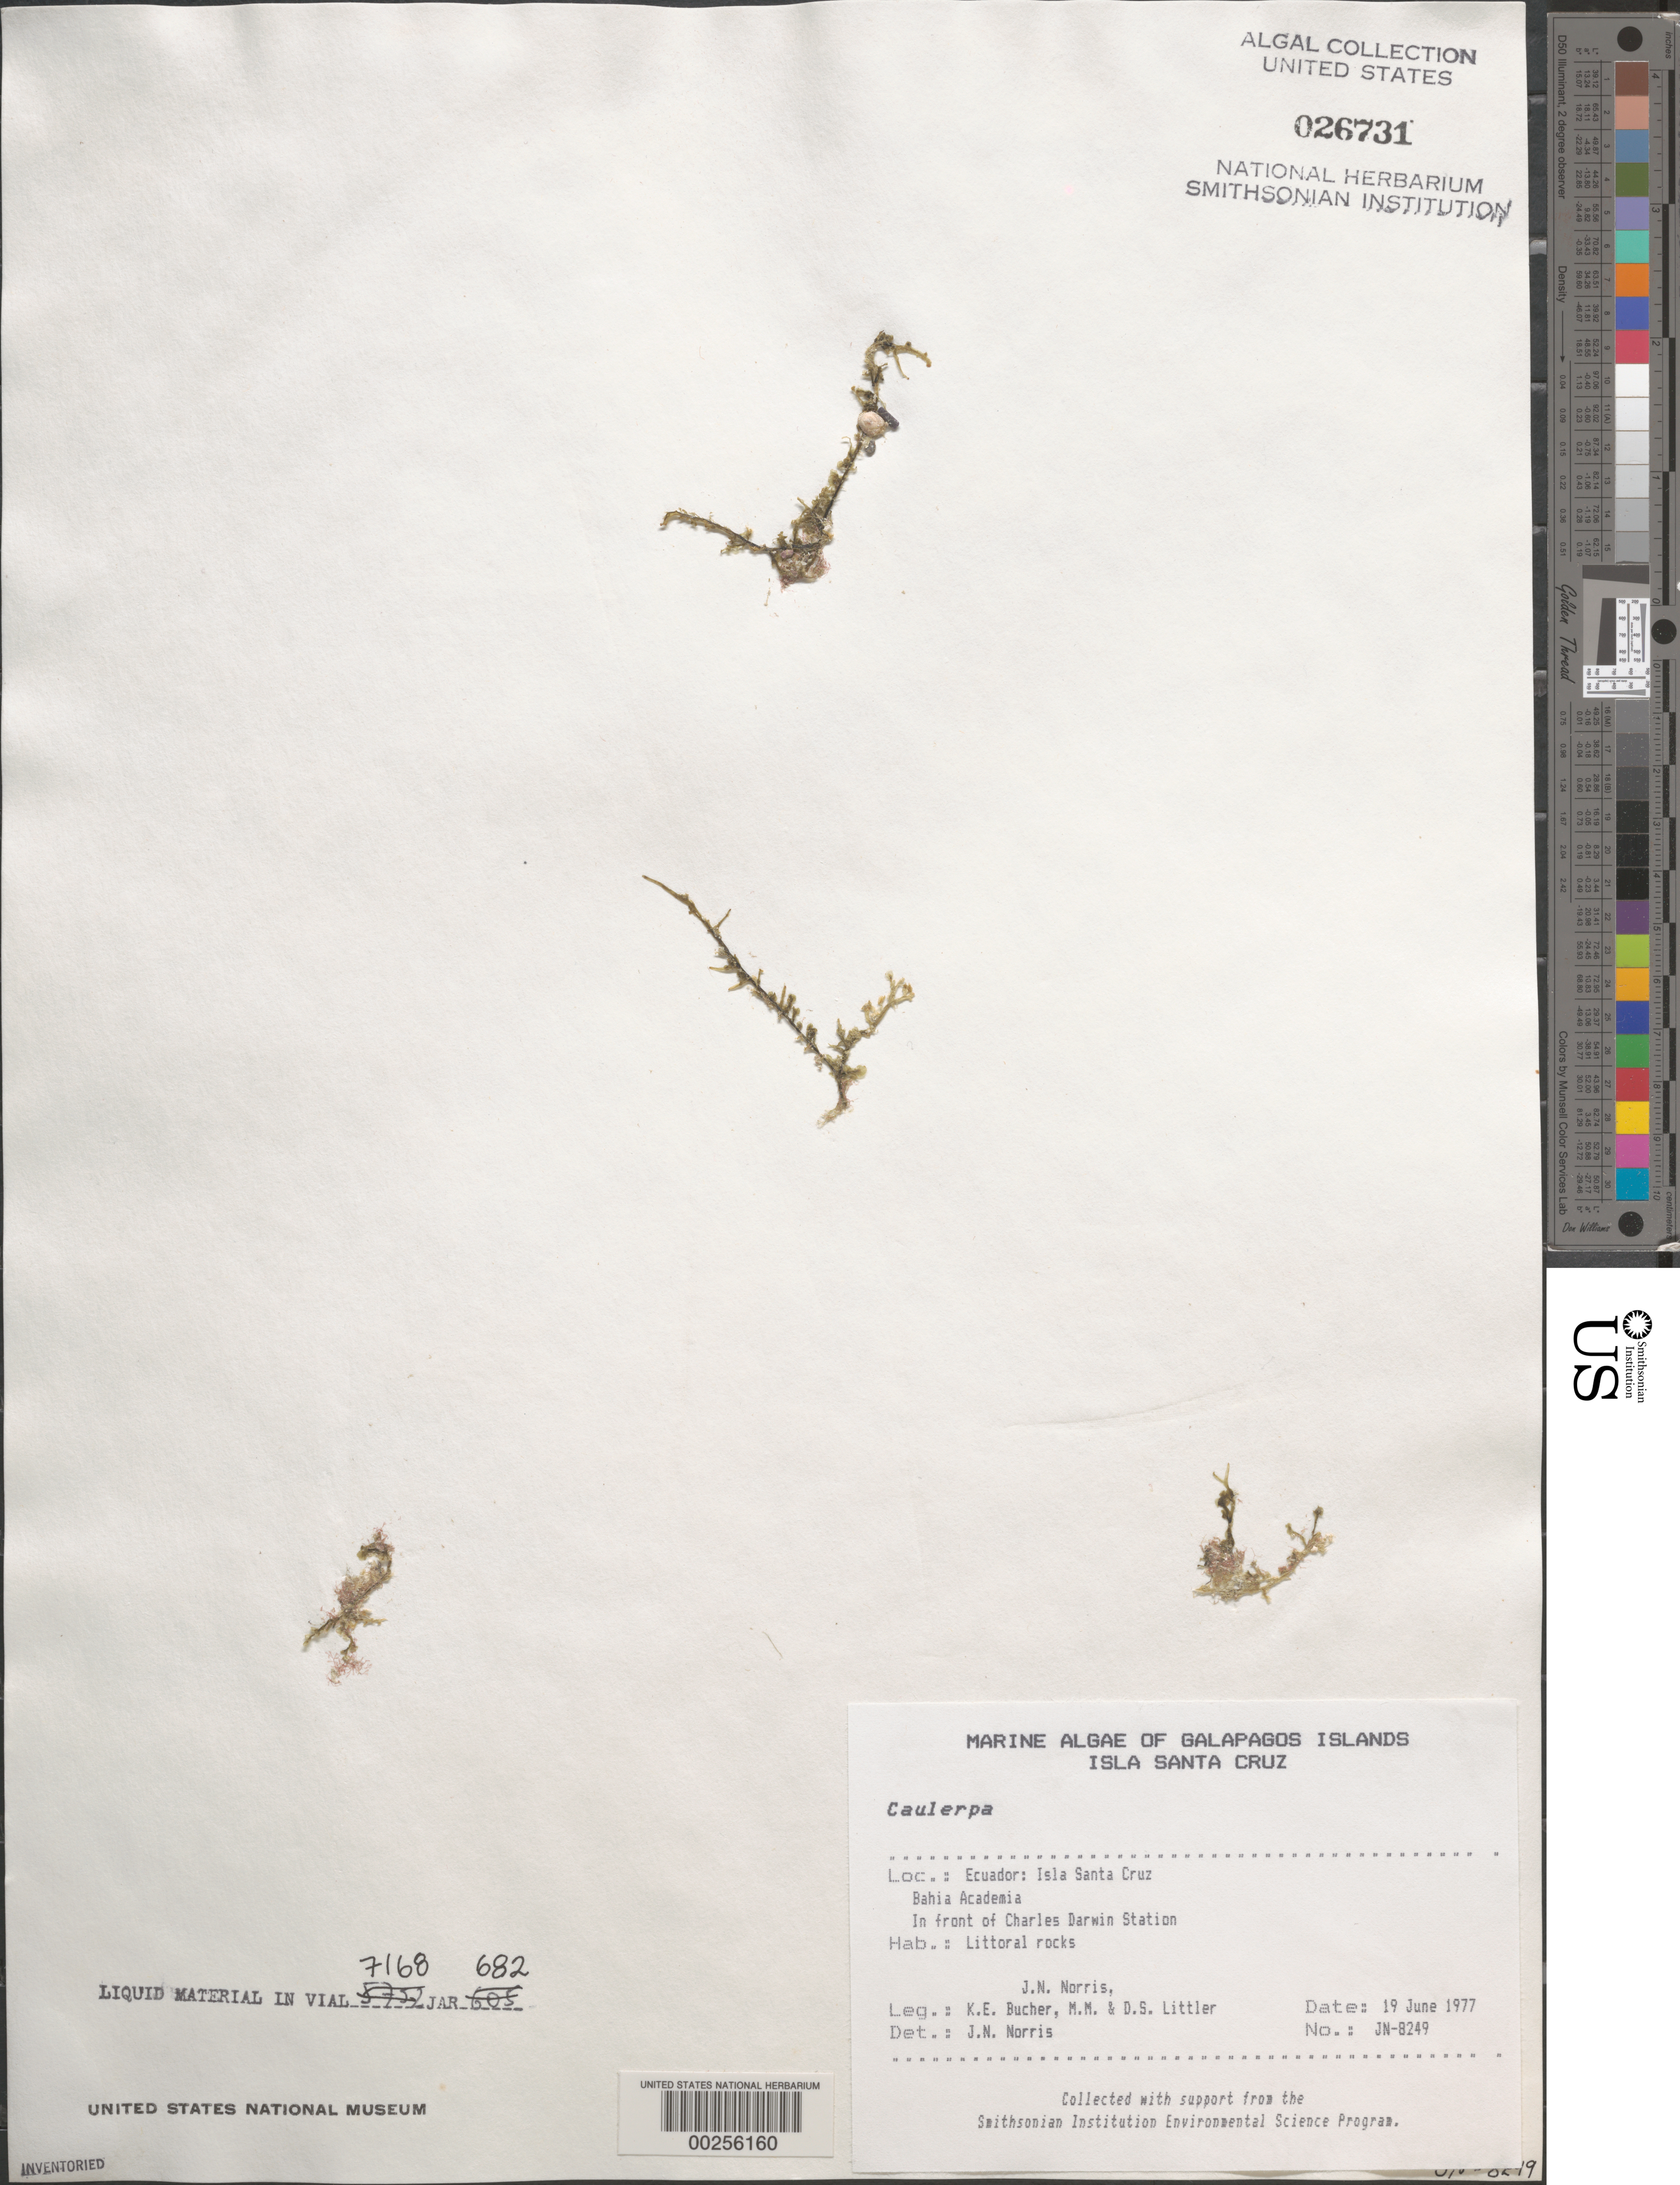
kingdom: Plantae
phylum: Chlorophyta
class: Ulvophyceae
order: Bryopsidales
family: Caulerpaceae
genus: Caulerpa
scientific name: Caulerpa sp.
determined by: Norris, James N.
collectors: J. N. Norris, K. E. Bucher, M. M. Littler & D. S. Littler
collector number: JN-8249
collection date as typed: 19 Jun 1977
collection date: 1977-06-19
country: Ecuador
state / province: Colón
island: Santa Cruz [Indefatigable, Chaves]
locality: Bahia Academia, Charles Darwin Station shore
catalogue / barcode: US 26731